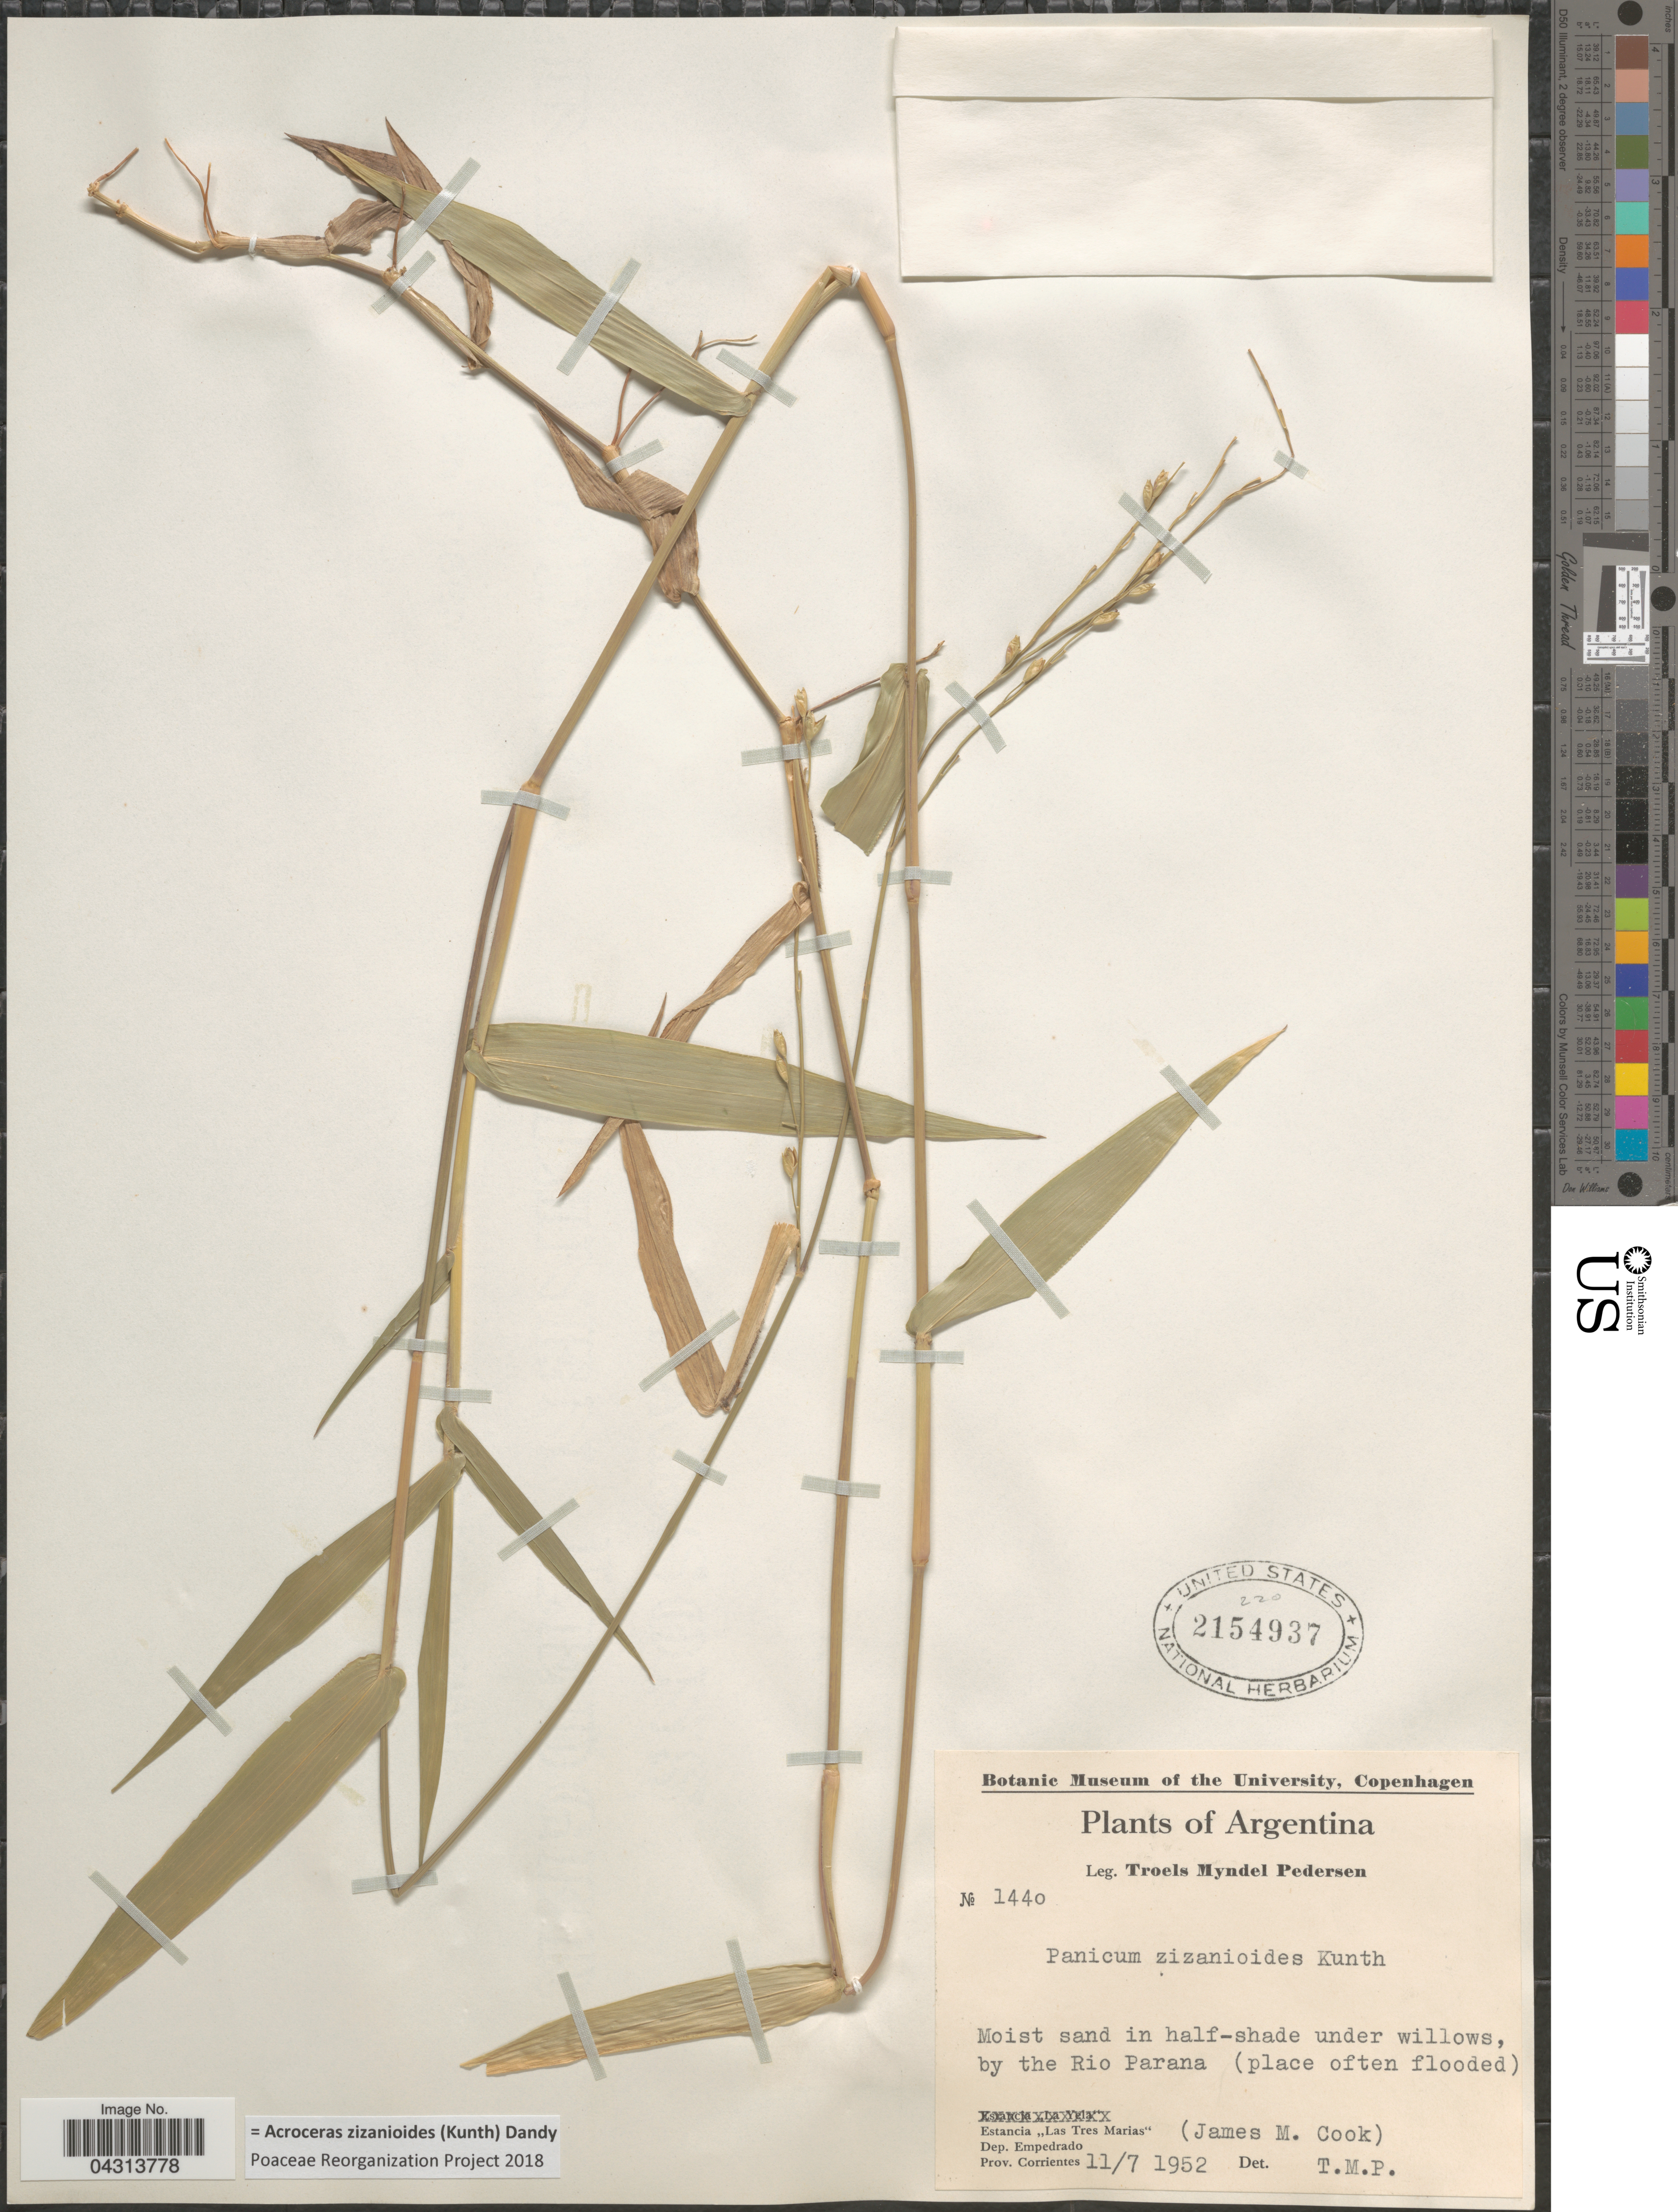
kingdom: Plantae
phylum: Tracheophyta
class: Liliopsida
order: Poales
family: Poaceae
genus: Acroceras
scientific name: Acroceras zizanioides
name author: (Kunth) Dandy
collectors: T. Pederson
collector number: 1440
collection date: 1952-07-11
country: Argentina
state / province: Corrientes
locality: Moist sand in half-shade under willows, by the Rio Parana. Estancia "Las Tres Marias". Dep. Empedrado.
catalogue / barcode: US 2154937